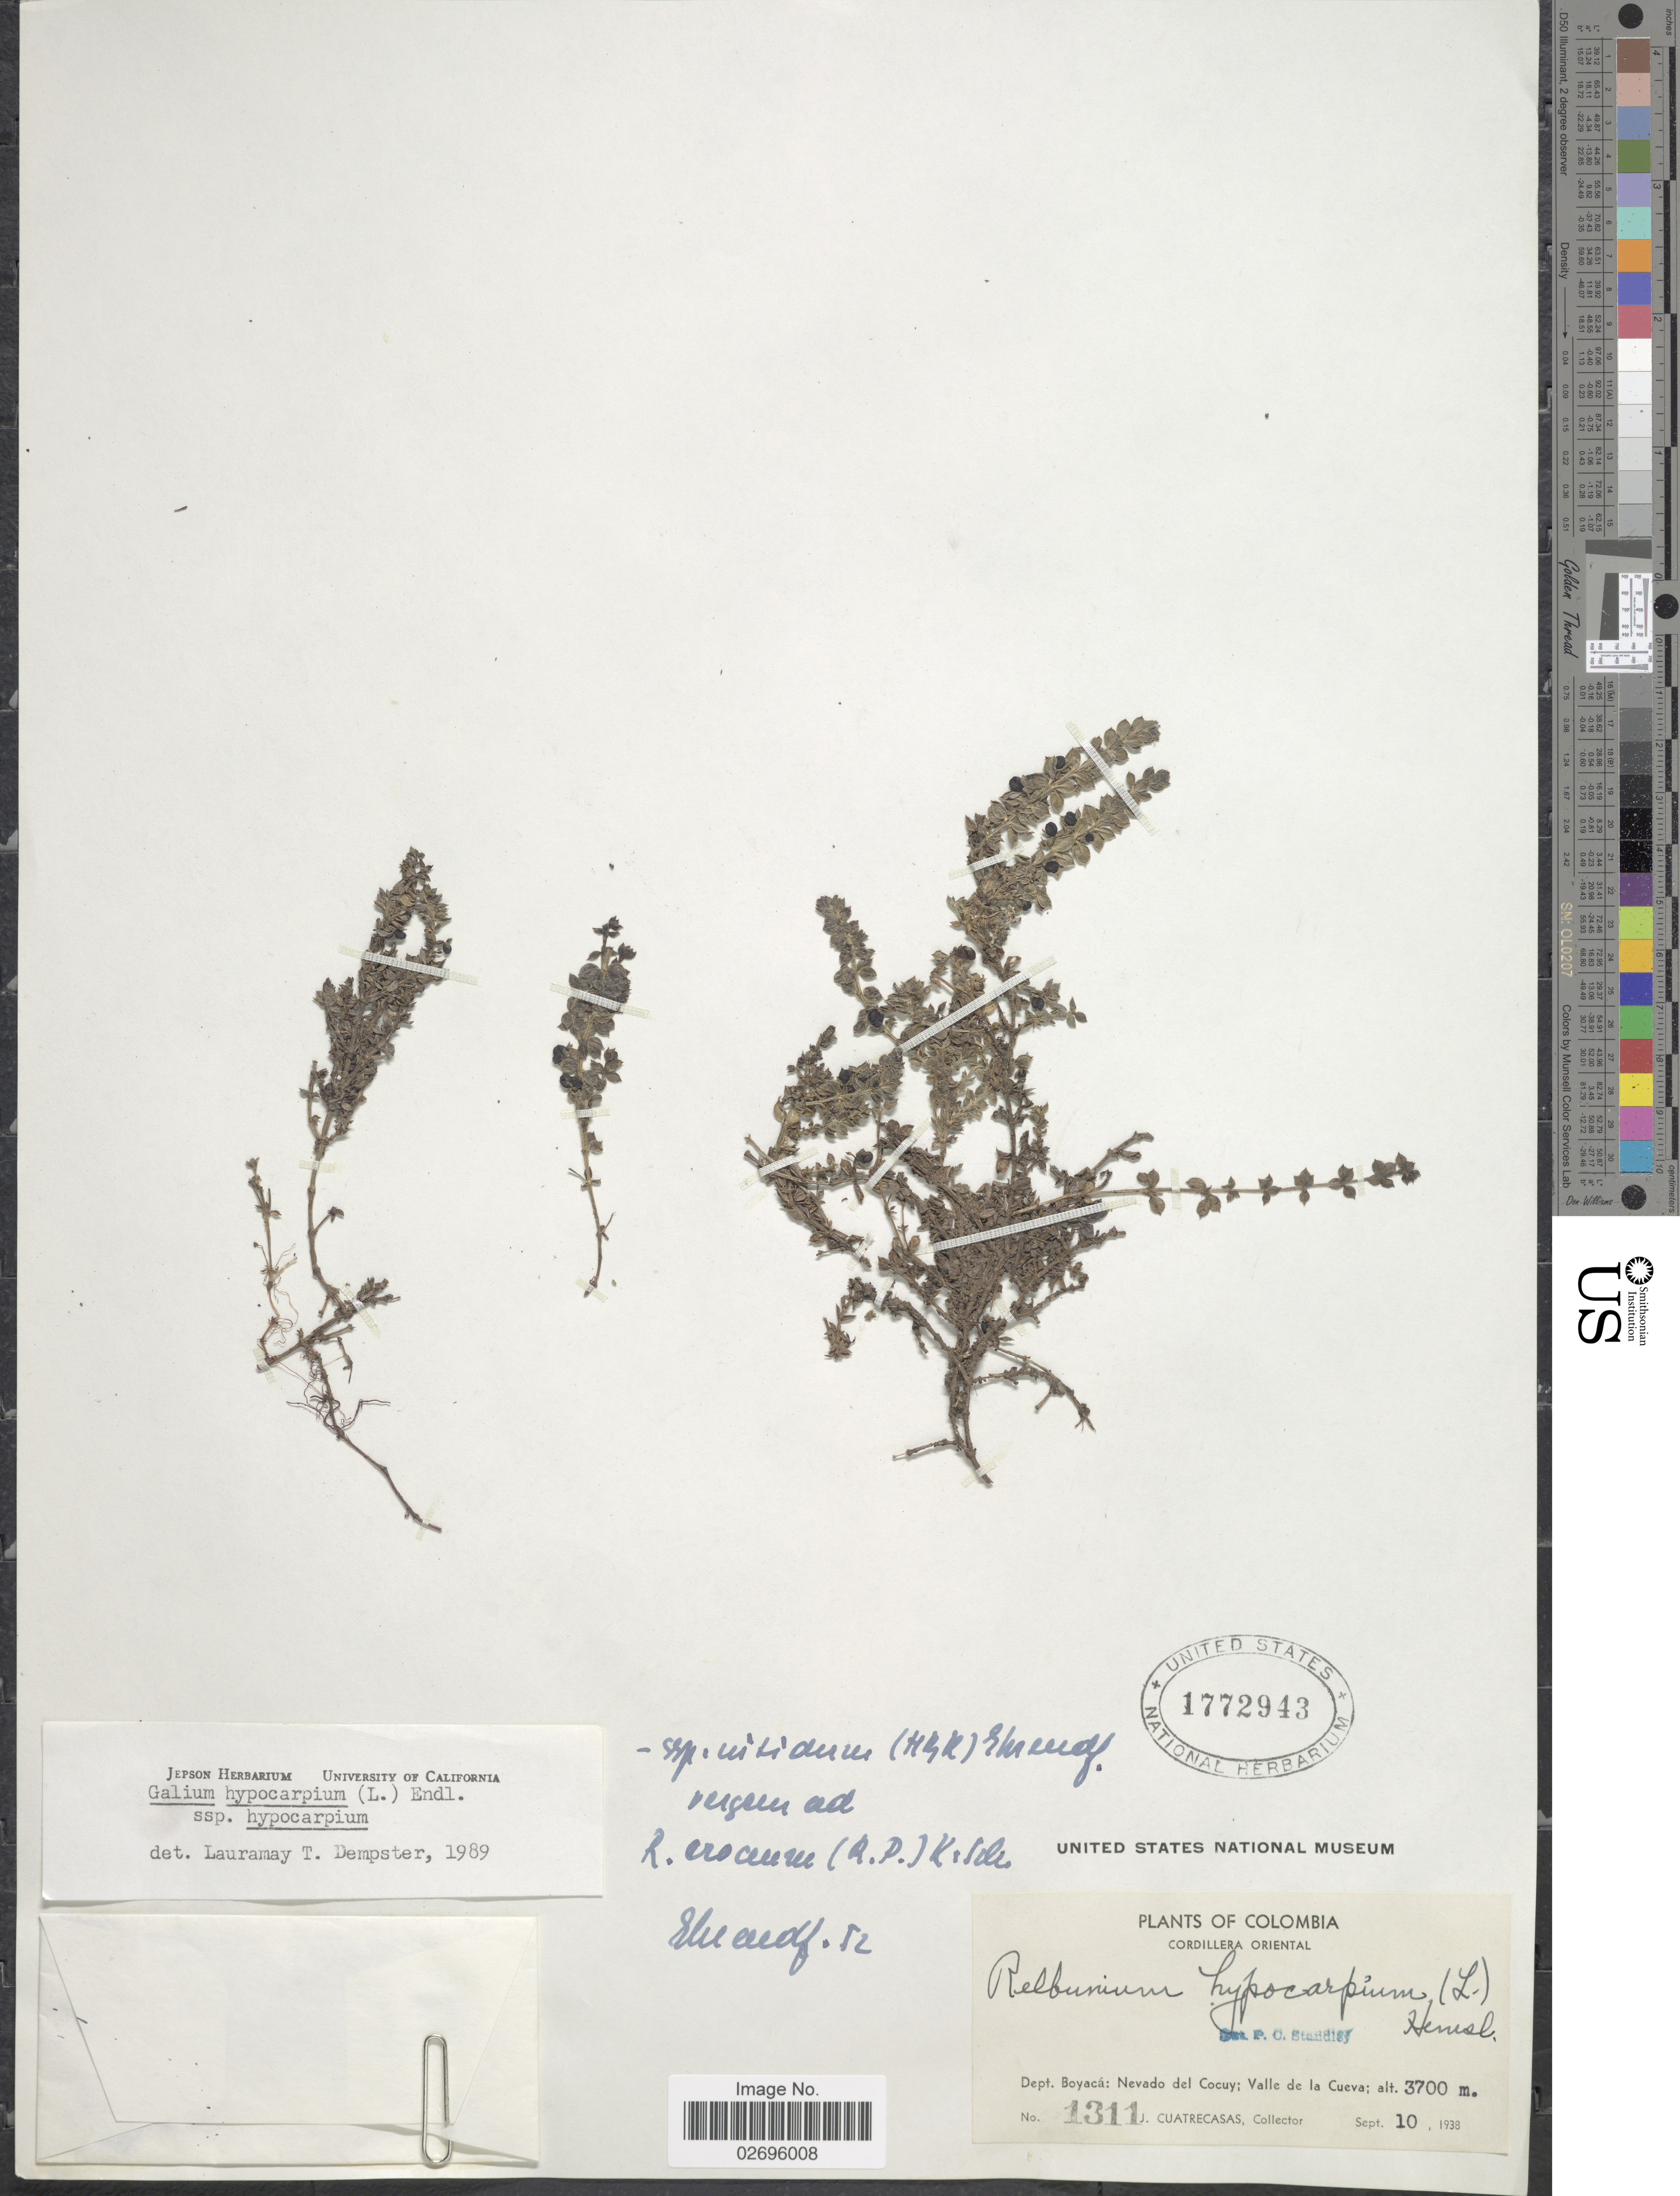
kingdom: Plantae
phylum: Tracheophyta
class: Magnoliopsida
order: Gentianales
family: Rubiaceae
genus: Galium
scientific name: Galium hypocarpium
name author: (L.) Endl. ex Griseb.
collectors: J. Cuatrecasas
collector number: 1311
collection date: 1938-09-10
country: Colombia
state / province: Boyacá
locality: Cordillera Oriental, Dept. Boyacá: Nevado del Cocuy; Valle de la Cueva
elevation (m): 3700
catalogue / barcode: US 1772943